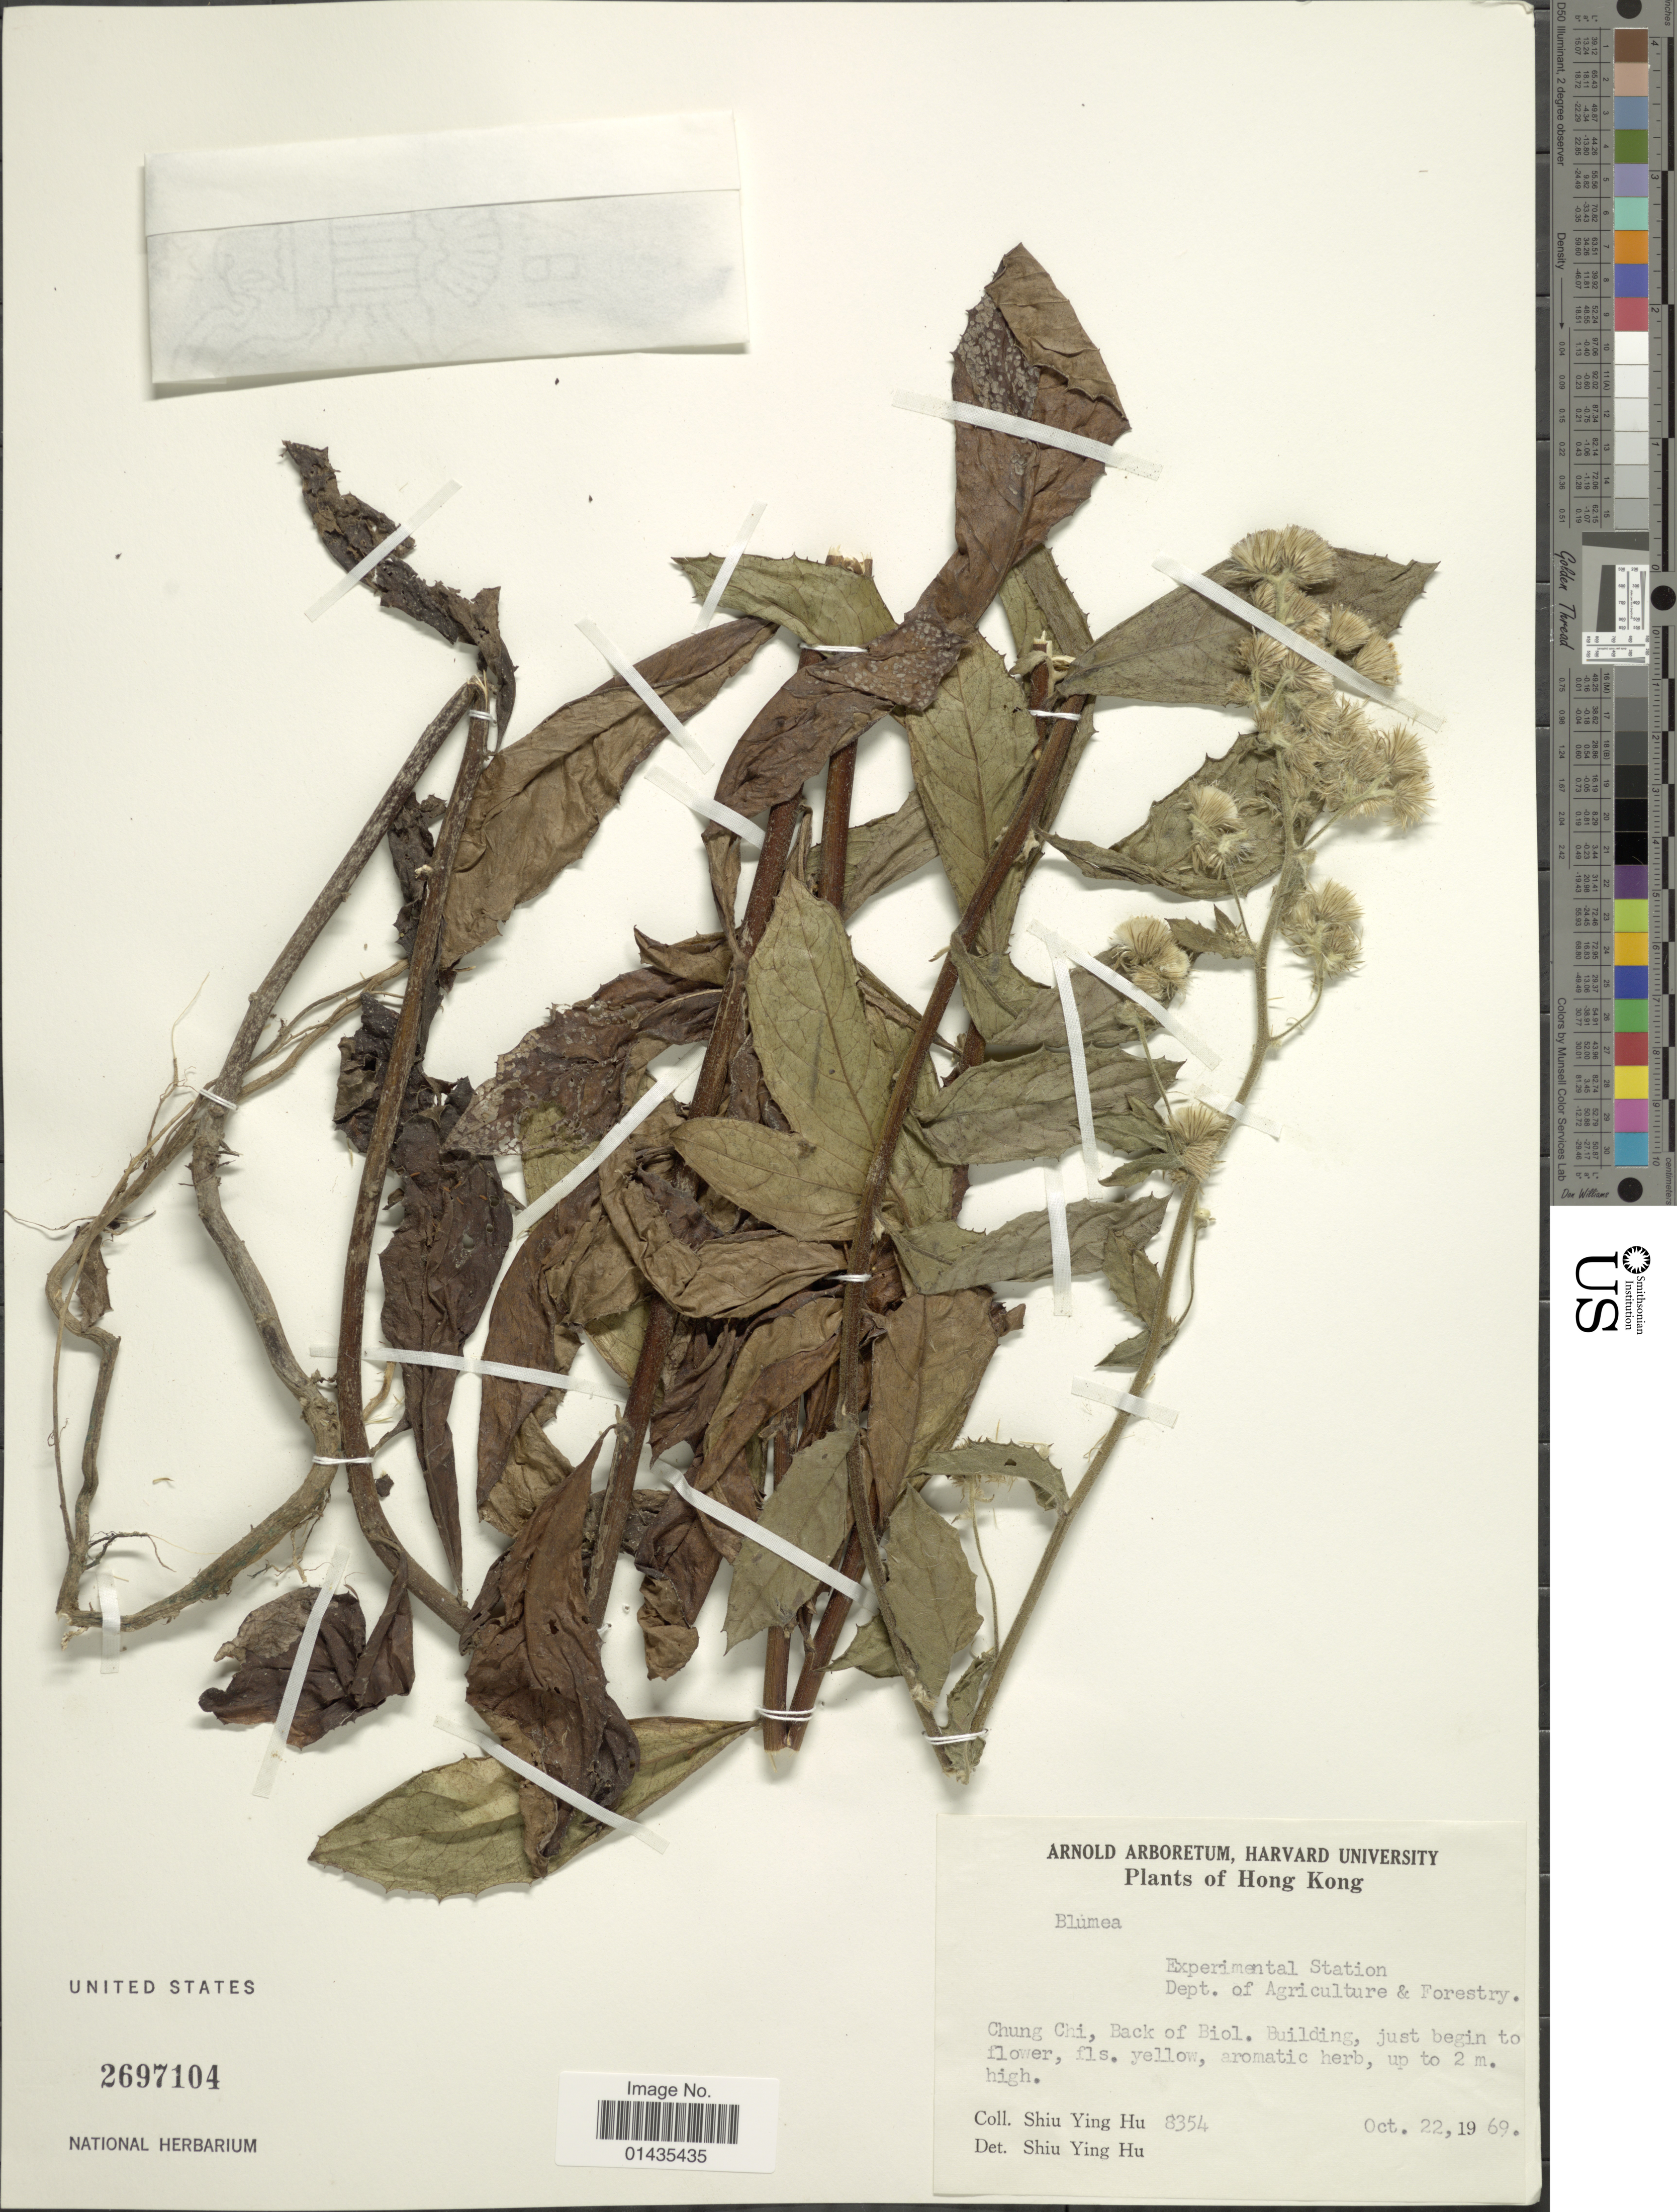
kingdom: Plantae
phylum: Tracheophyta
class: Magnoliopsida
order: Asterales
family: Asteraceae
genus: Blumea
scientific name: Blumea sp.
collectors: S. Y. Hu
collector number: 8354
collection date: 1969-10-22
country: China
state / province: Hong Kong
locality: Chung Chi, Back of Biol. Building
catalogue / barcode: US 2697104